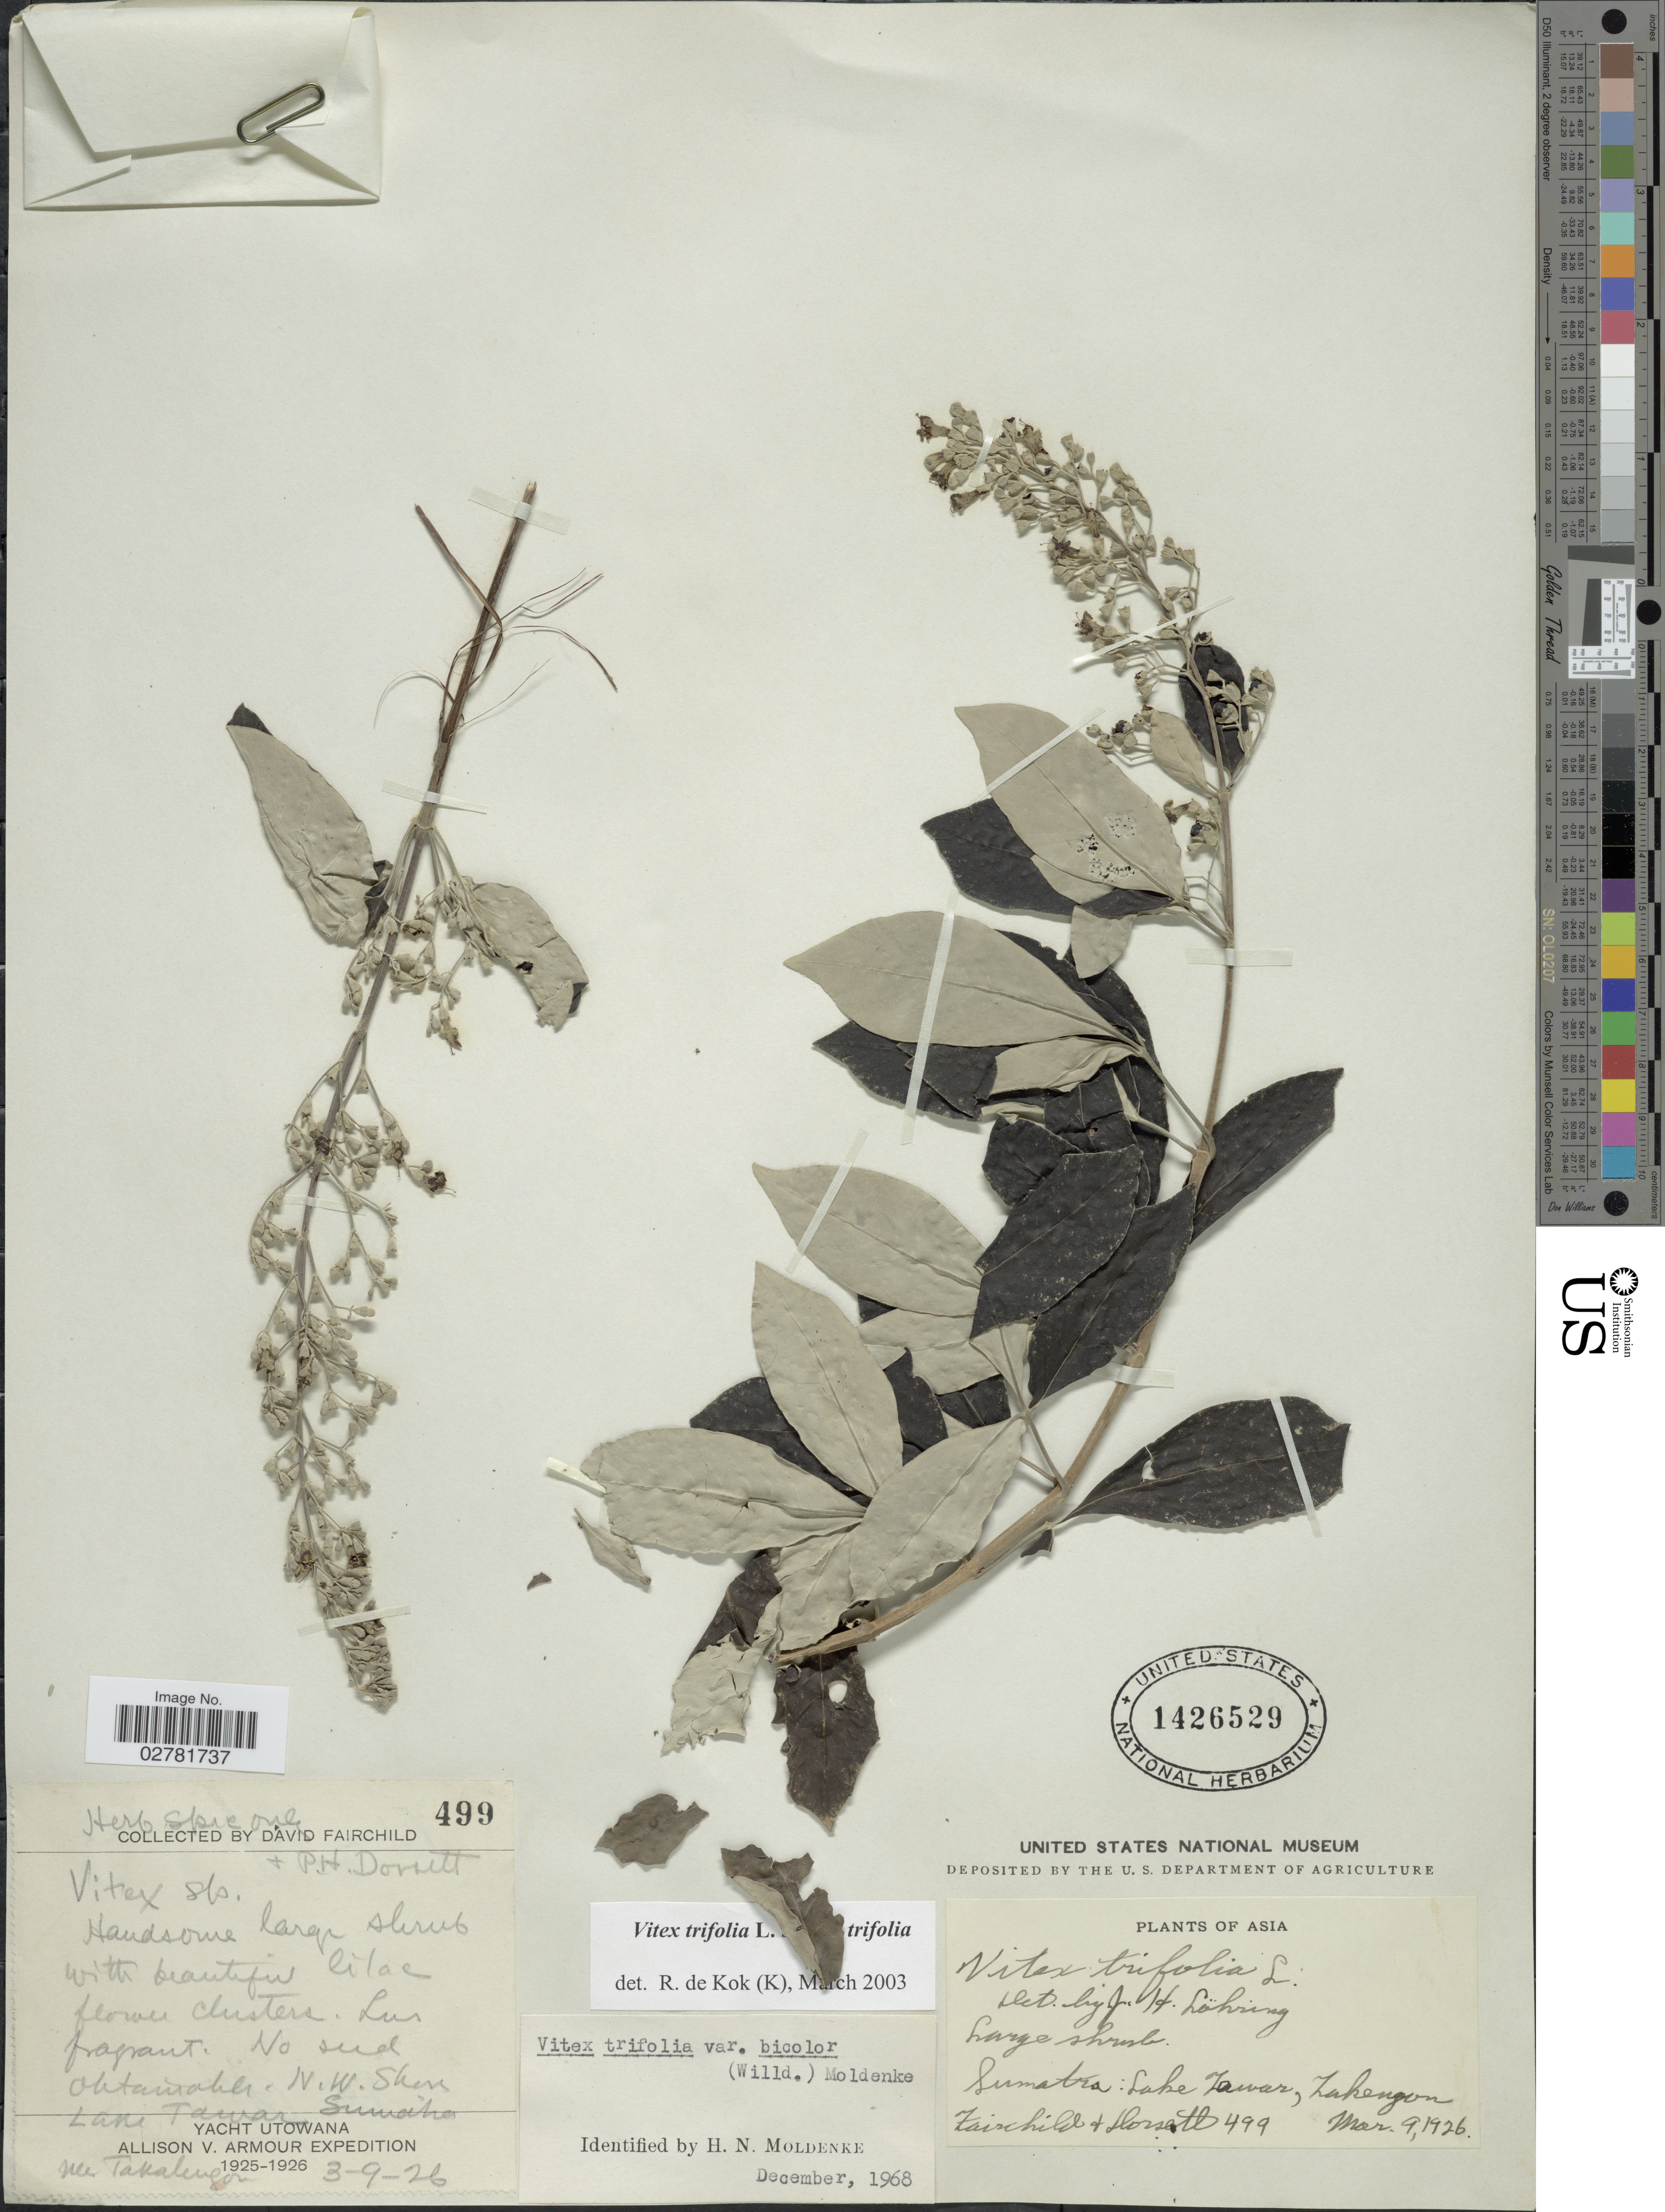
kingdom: Plantae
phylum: Tracheophyta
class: Magnoliopsida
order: Lamiales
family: Lamiaceae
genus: Vitex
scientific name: Vitex trifolia var. trifolia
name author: L.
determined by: Kok, R. de, (K)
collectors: D. Fairchild & P. H. Dorsett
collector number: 499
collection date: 1926-03-09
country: Indonesia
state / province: Sumatra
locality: N.W. Shore Lake Tawar, Isle Takengon.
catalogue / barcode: US 1426529